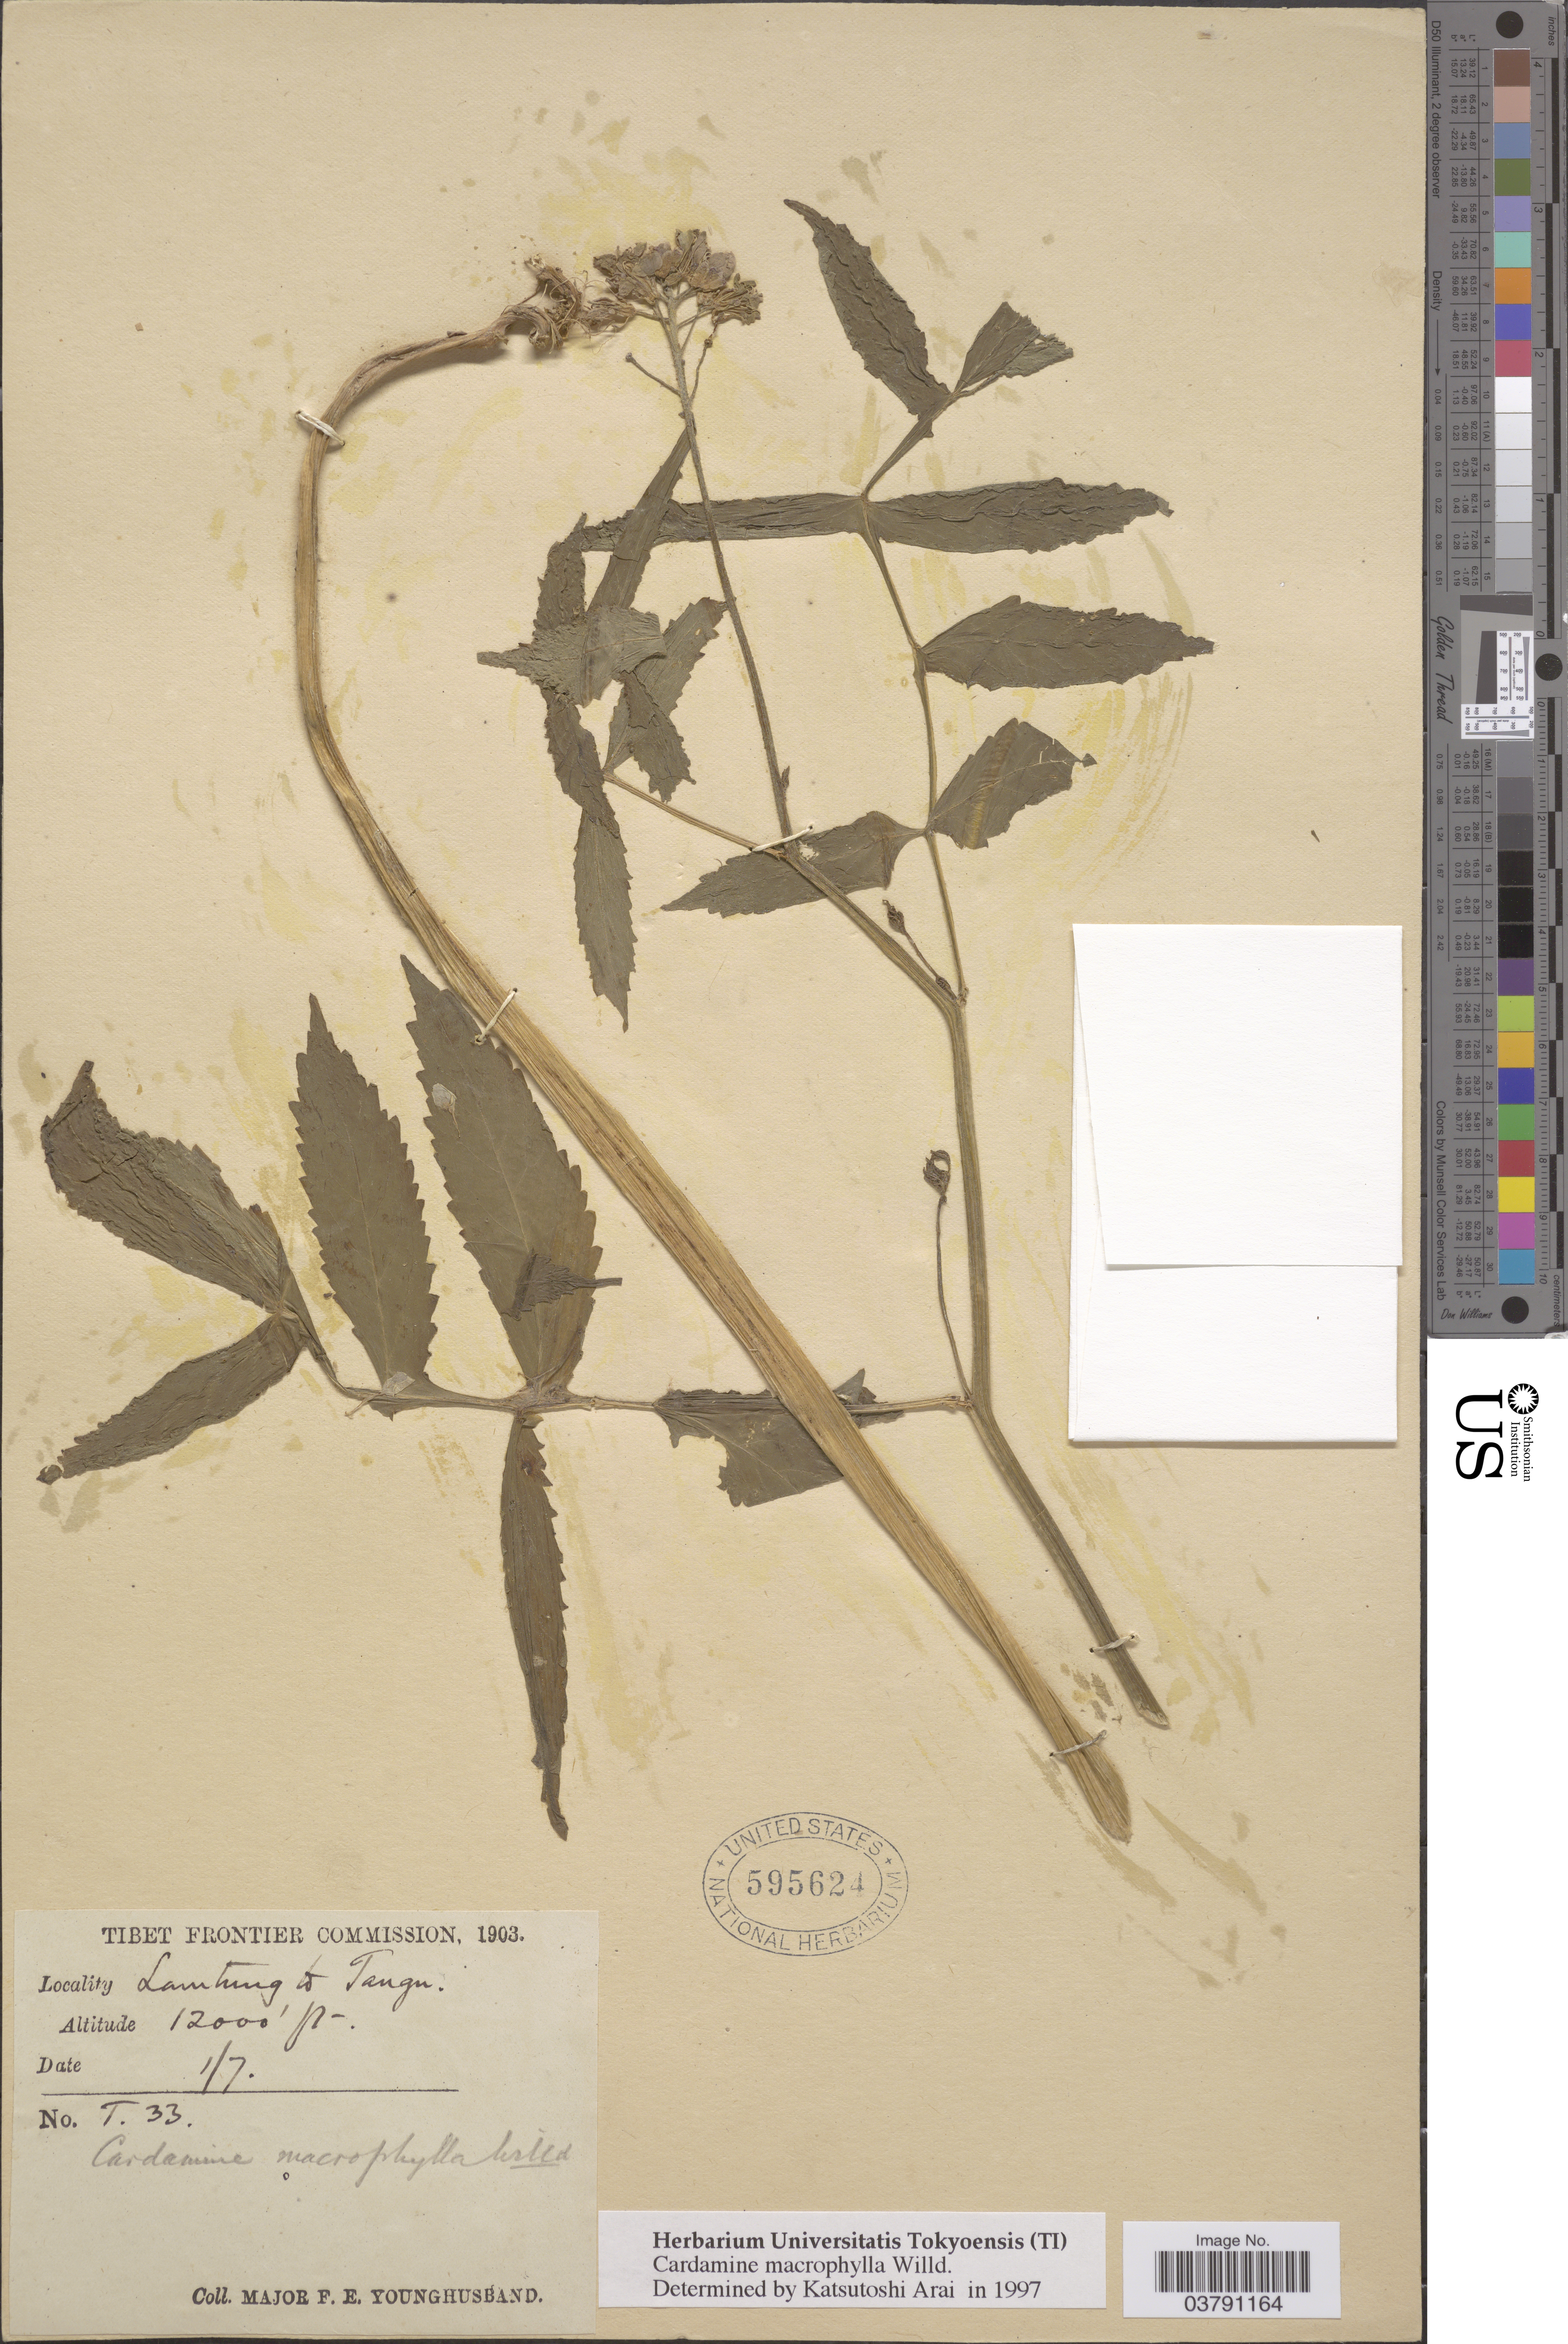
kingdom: Plantae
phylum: Tracheophyta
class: Magnoliopsida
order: Brassicales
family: Brassicaceae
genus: Cardamine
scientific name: Cardamine macrophylla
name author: Willd.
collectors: F. Younghusband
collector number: T33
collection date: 1903-07-01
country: China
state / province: Xizang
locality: Lamtung [interpreted] to Tangu.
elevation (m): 3658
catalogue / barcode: US 595624